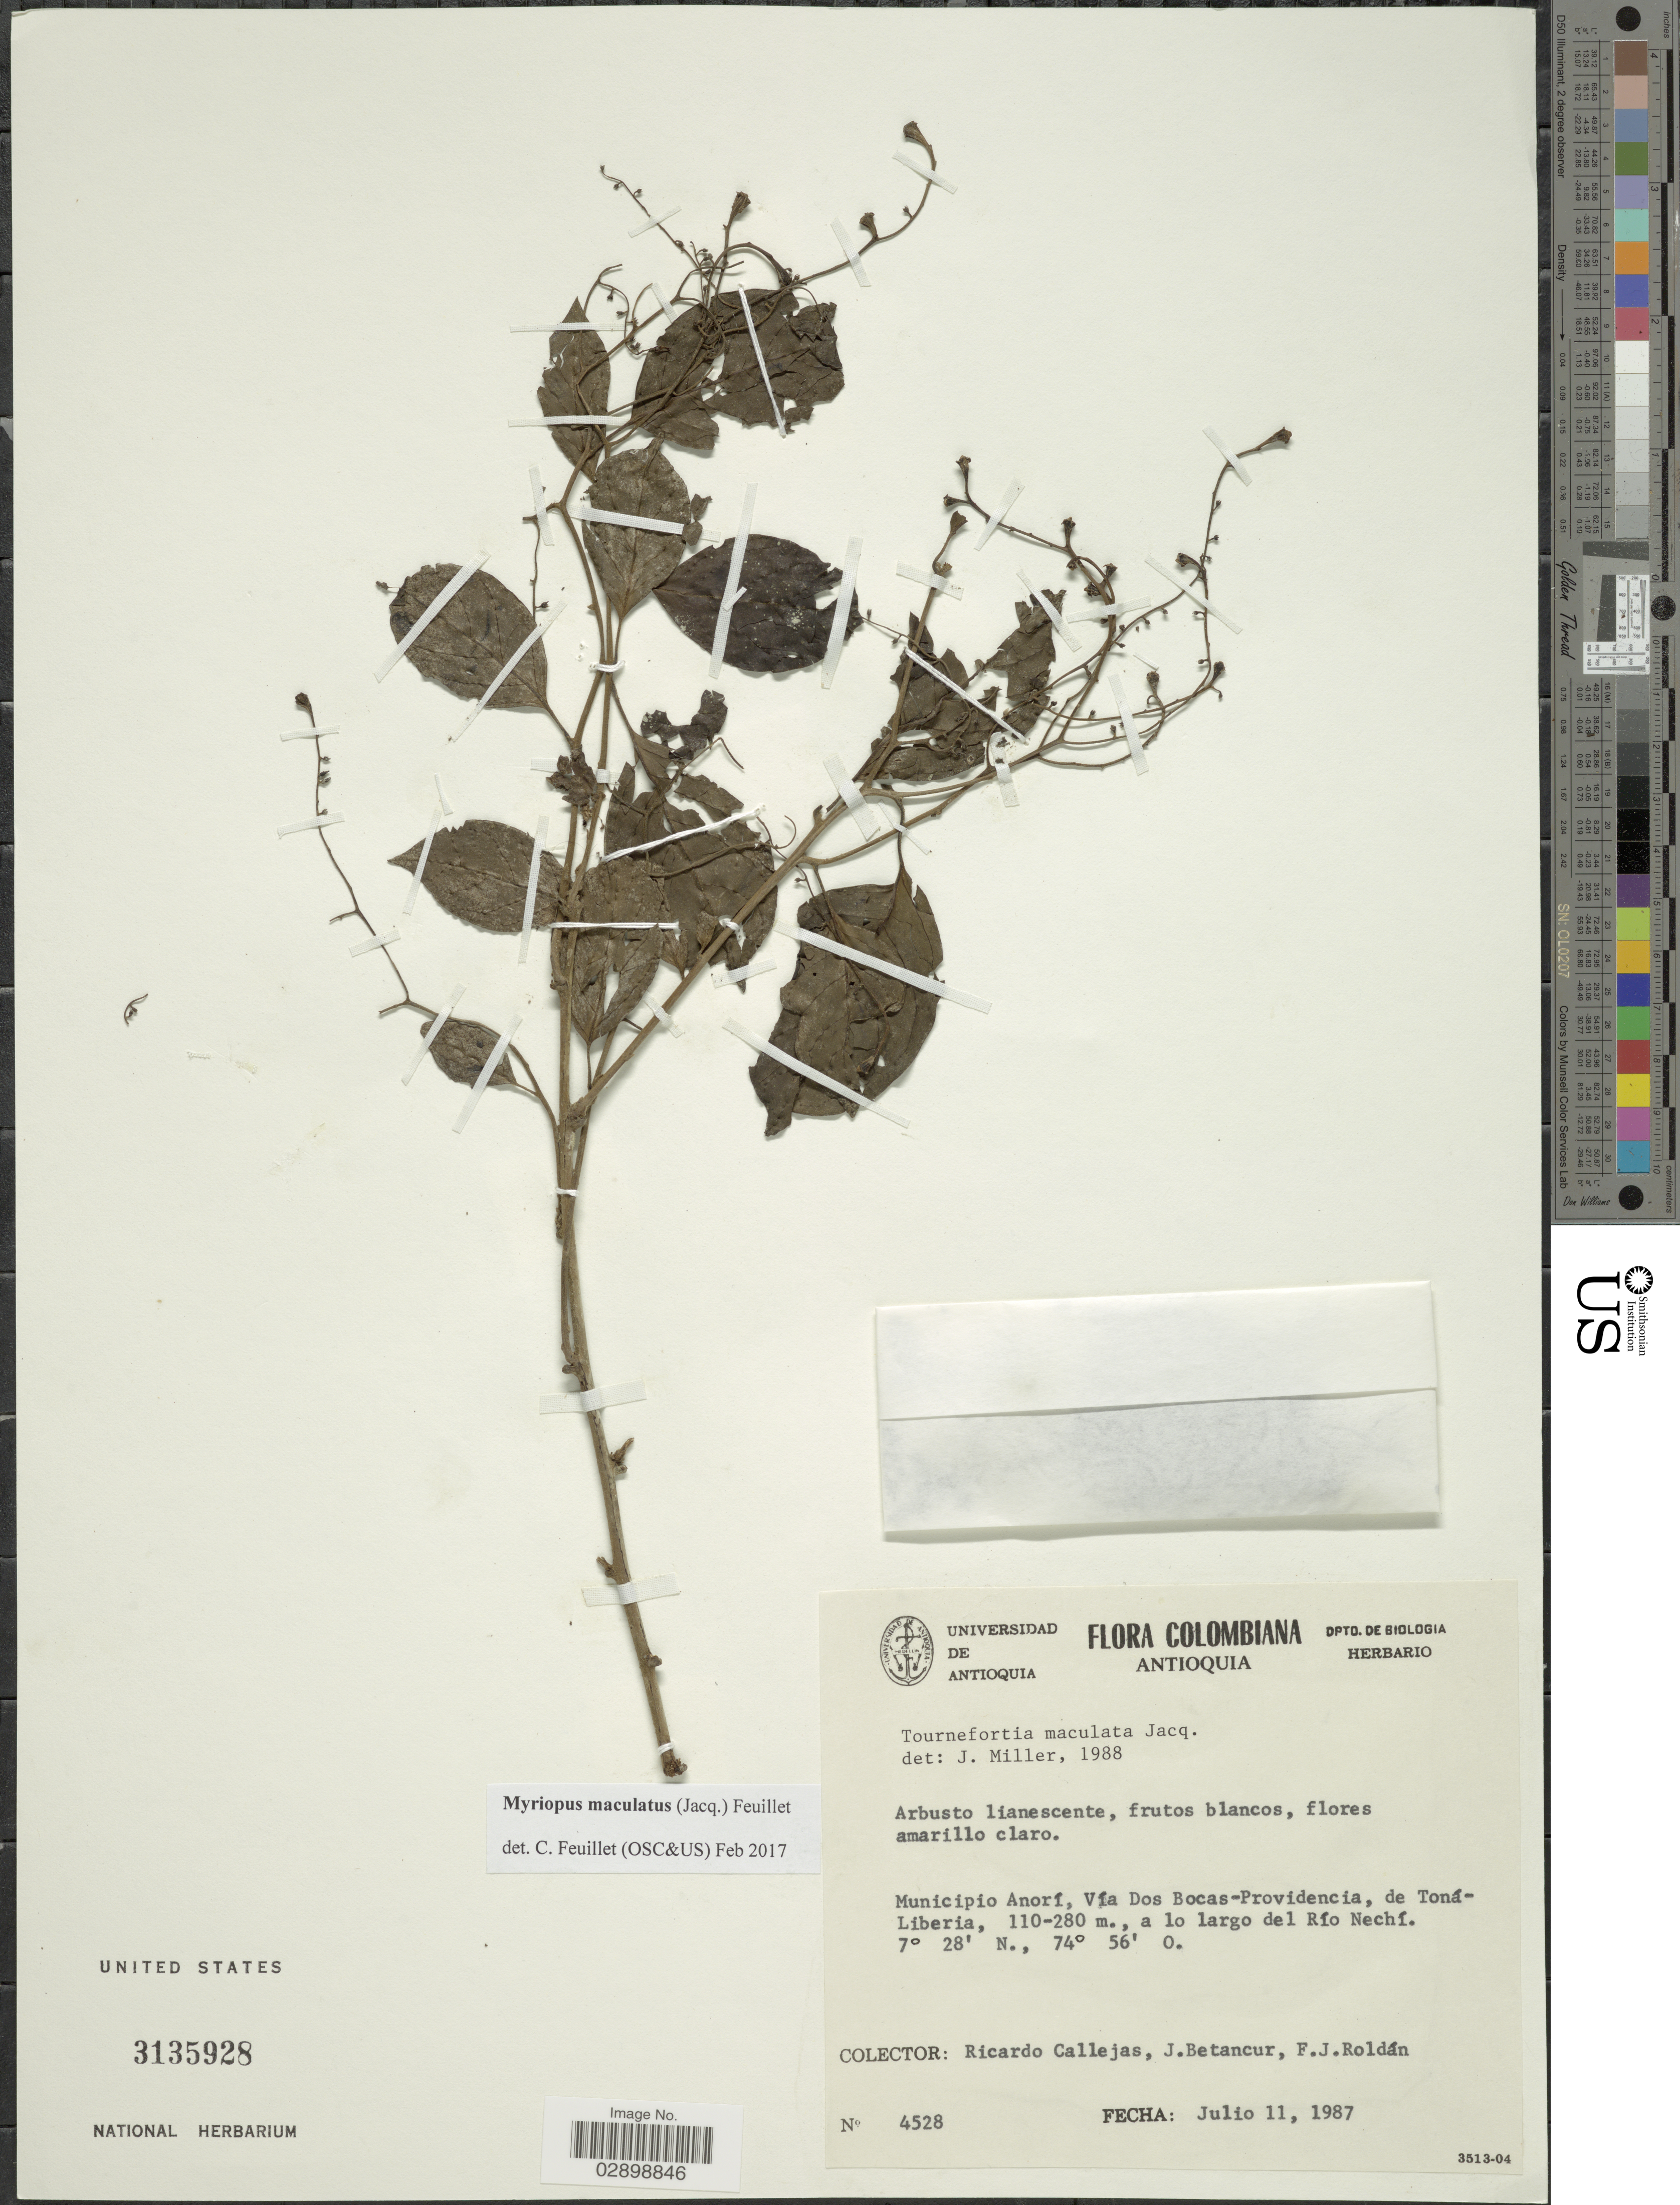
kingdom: Plantae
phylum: Tracheophyta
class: Magnoliopsida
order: Boraginales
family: Heliotropiaceae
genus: Myriopus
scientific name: Myriopus maculatus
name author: (Jacq.) Feuillet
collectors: R. Callejas, J. Betancur & F. J. Roldán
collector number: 4528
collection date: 1987-07-11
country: Colombia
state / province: Antioquia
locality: Municipio Anorí, Vía Dos Bocas-Providencia, de Toná-Liberia, a lo largo del Río Nechí.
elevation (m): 110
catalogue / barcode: US 3135928